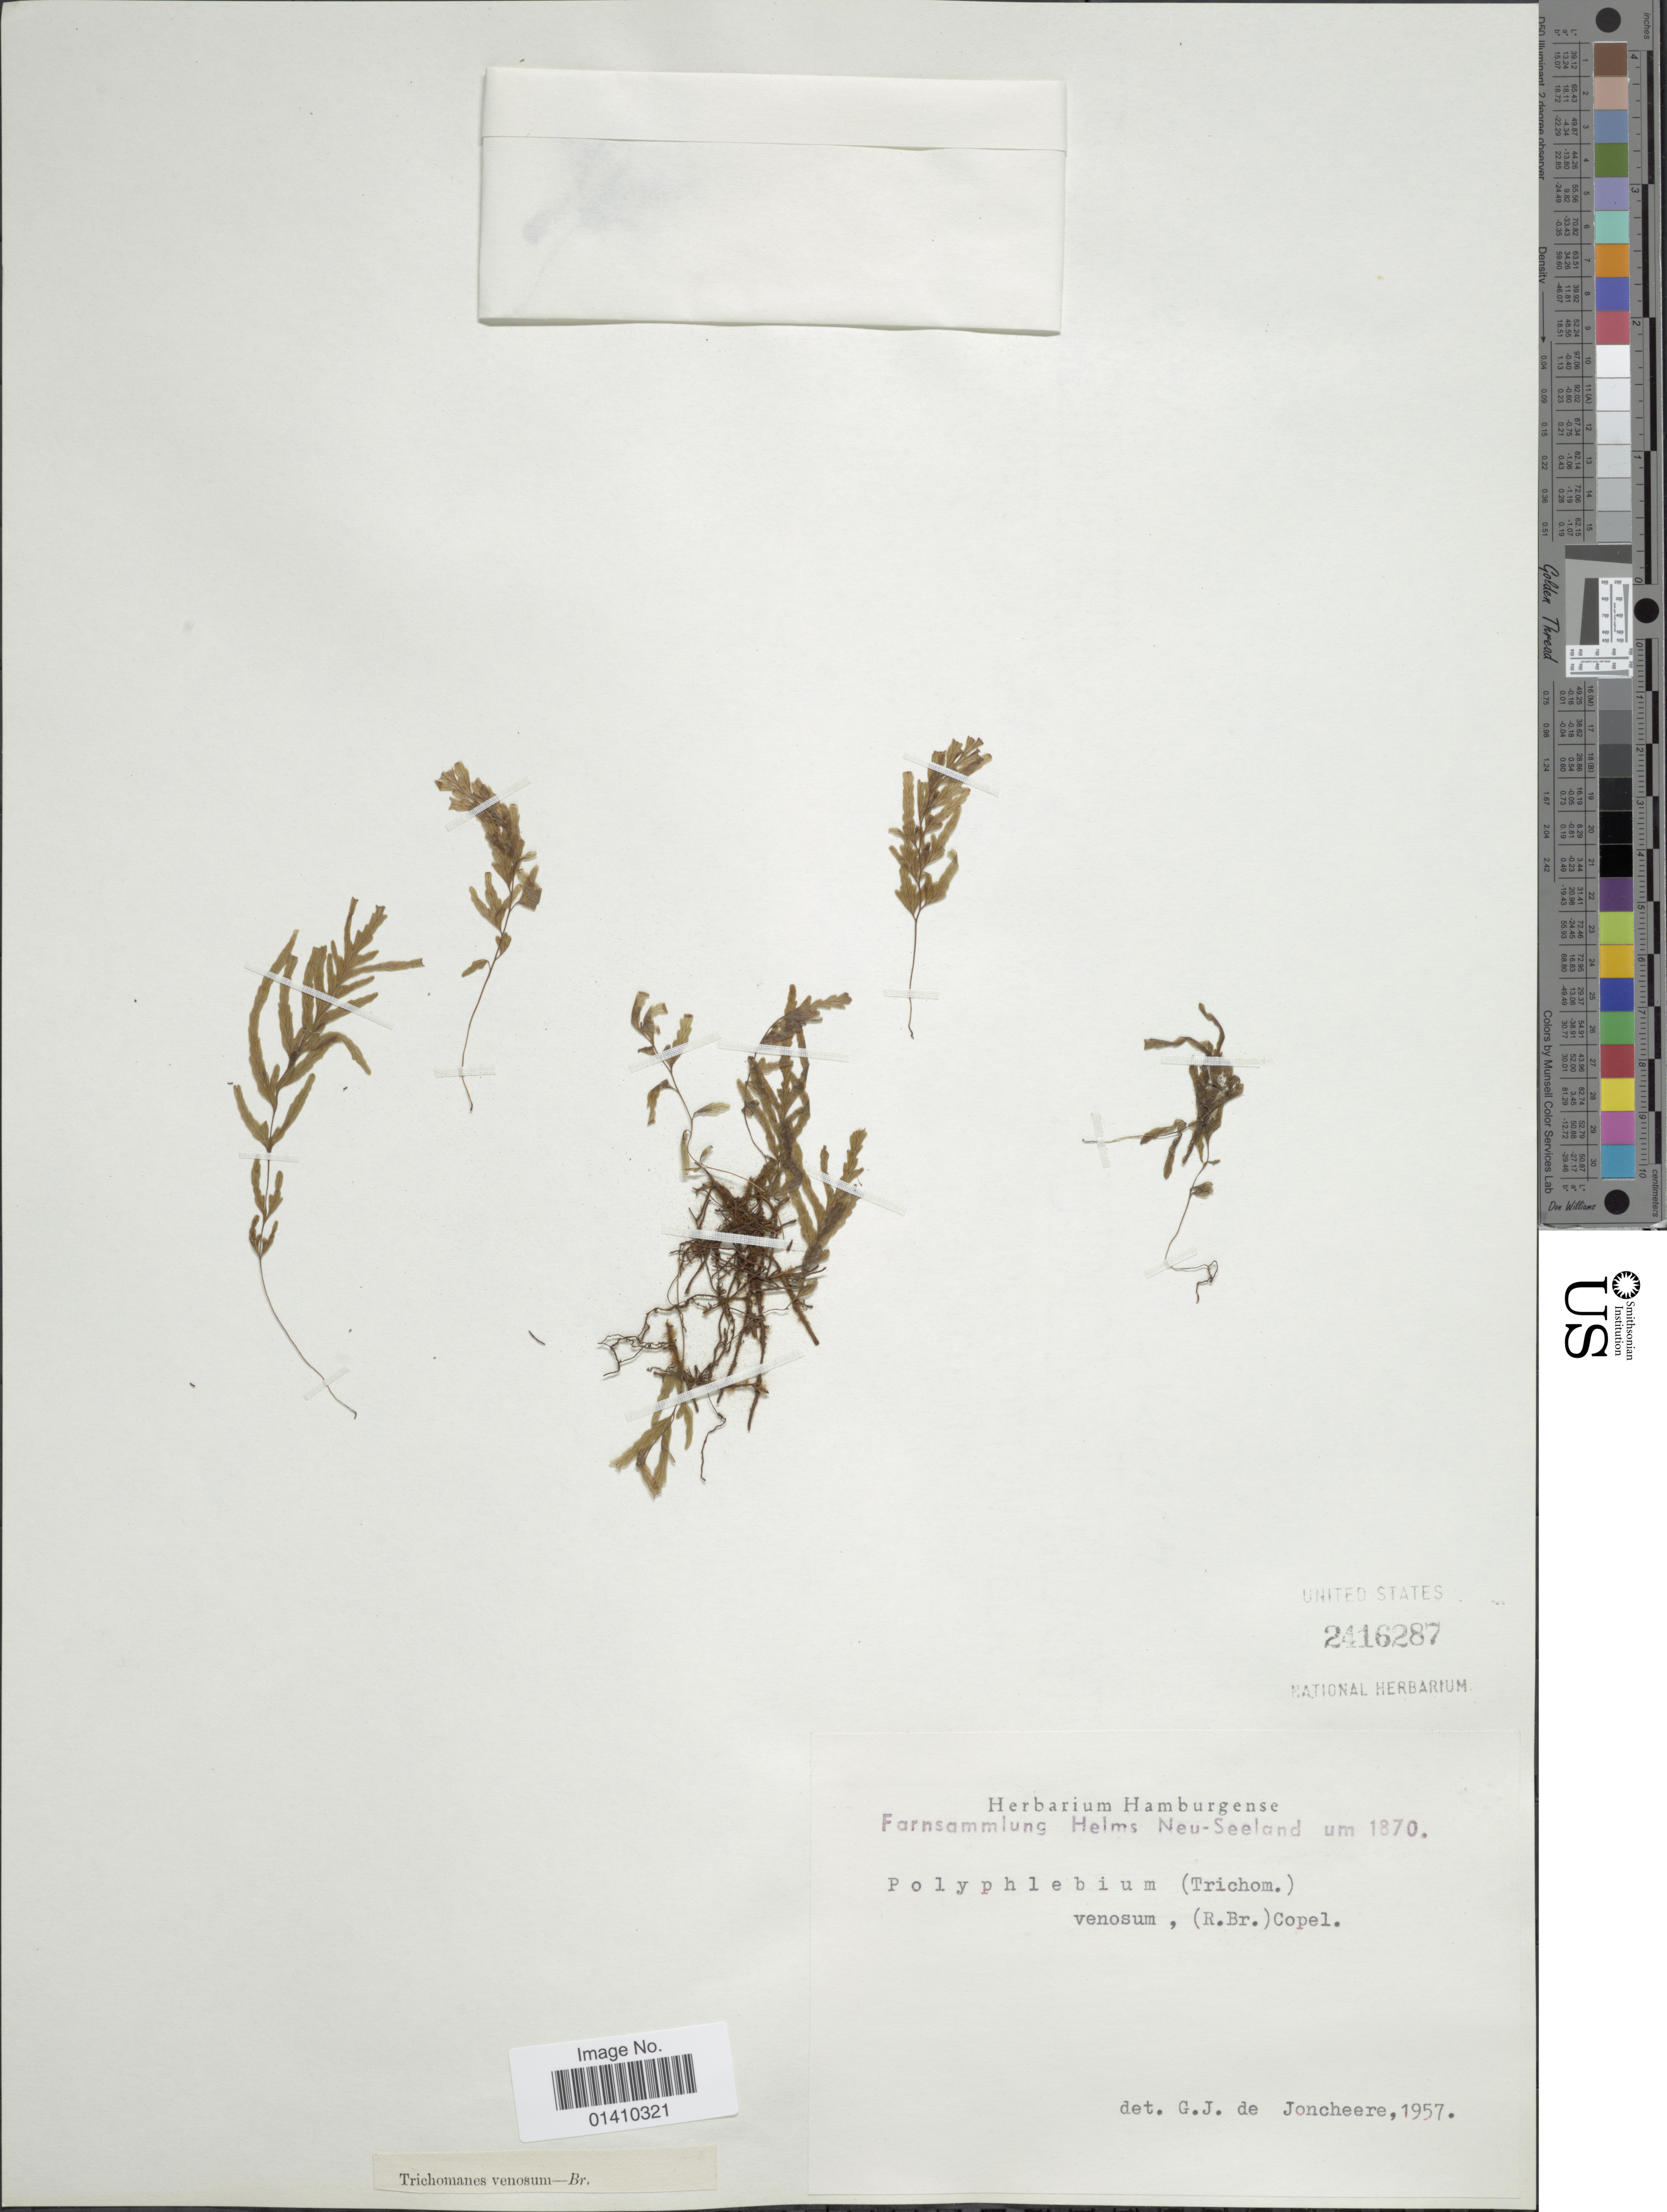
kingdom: Plantae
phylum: Tracheophyta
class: Polypodiopsida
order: Hymenophyllales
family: Hymenophyllaceae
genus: Polyphlebium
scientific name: Polyphlebium venosum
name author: (R. Br.) Copel.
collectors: Helms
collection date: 1870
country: New Zealand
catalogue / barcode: US 2416287